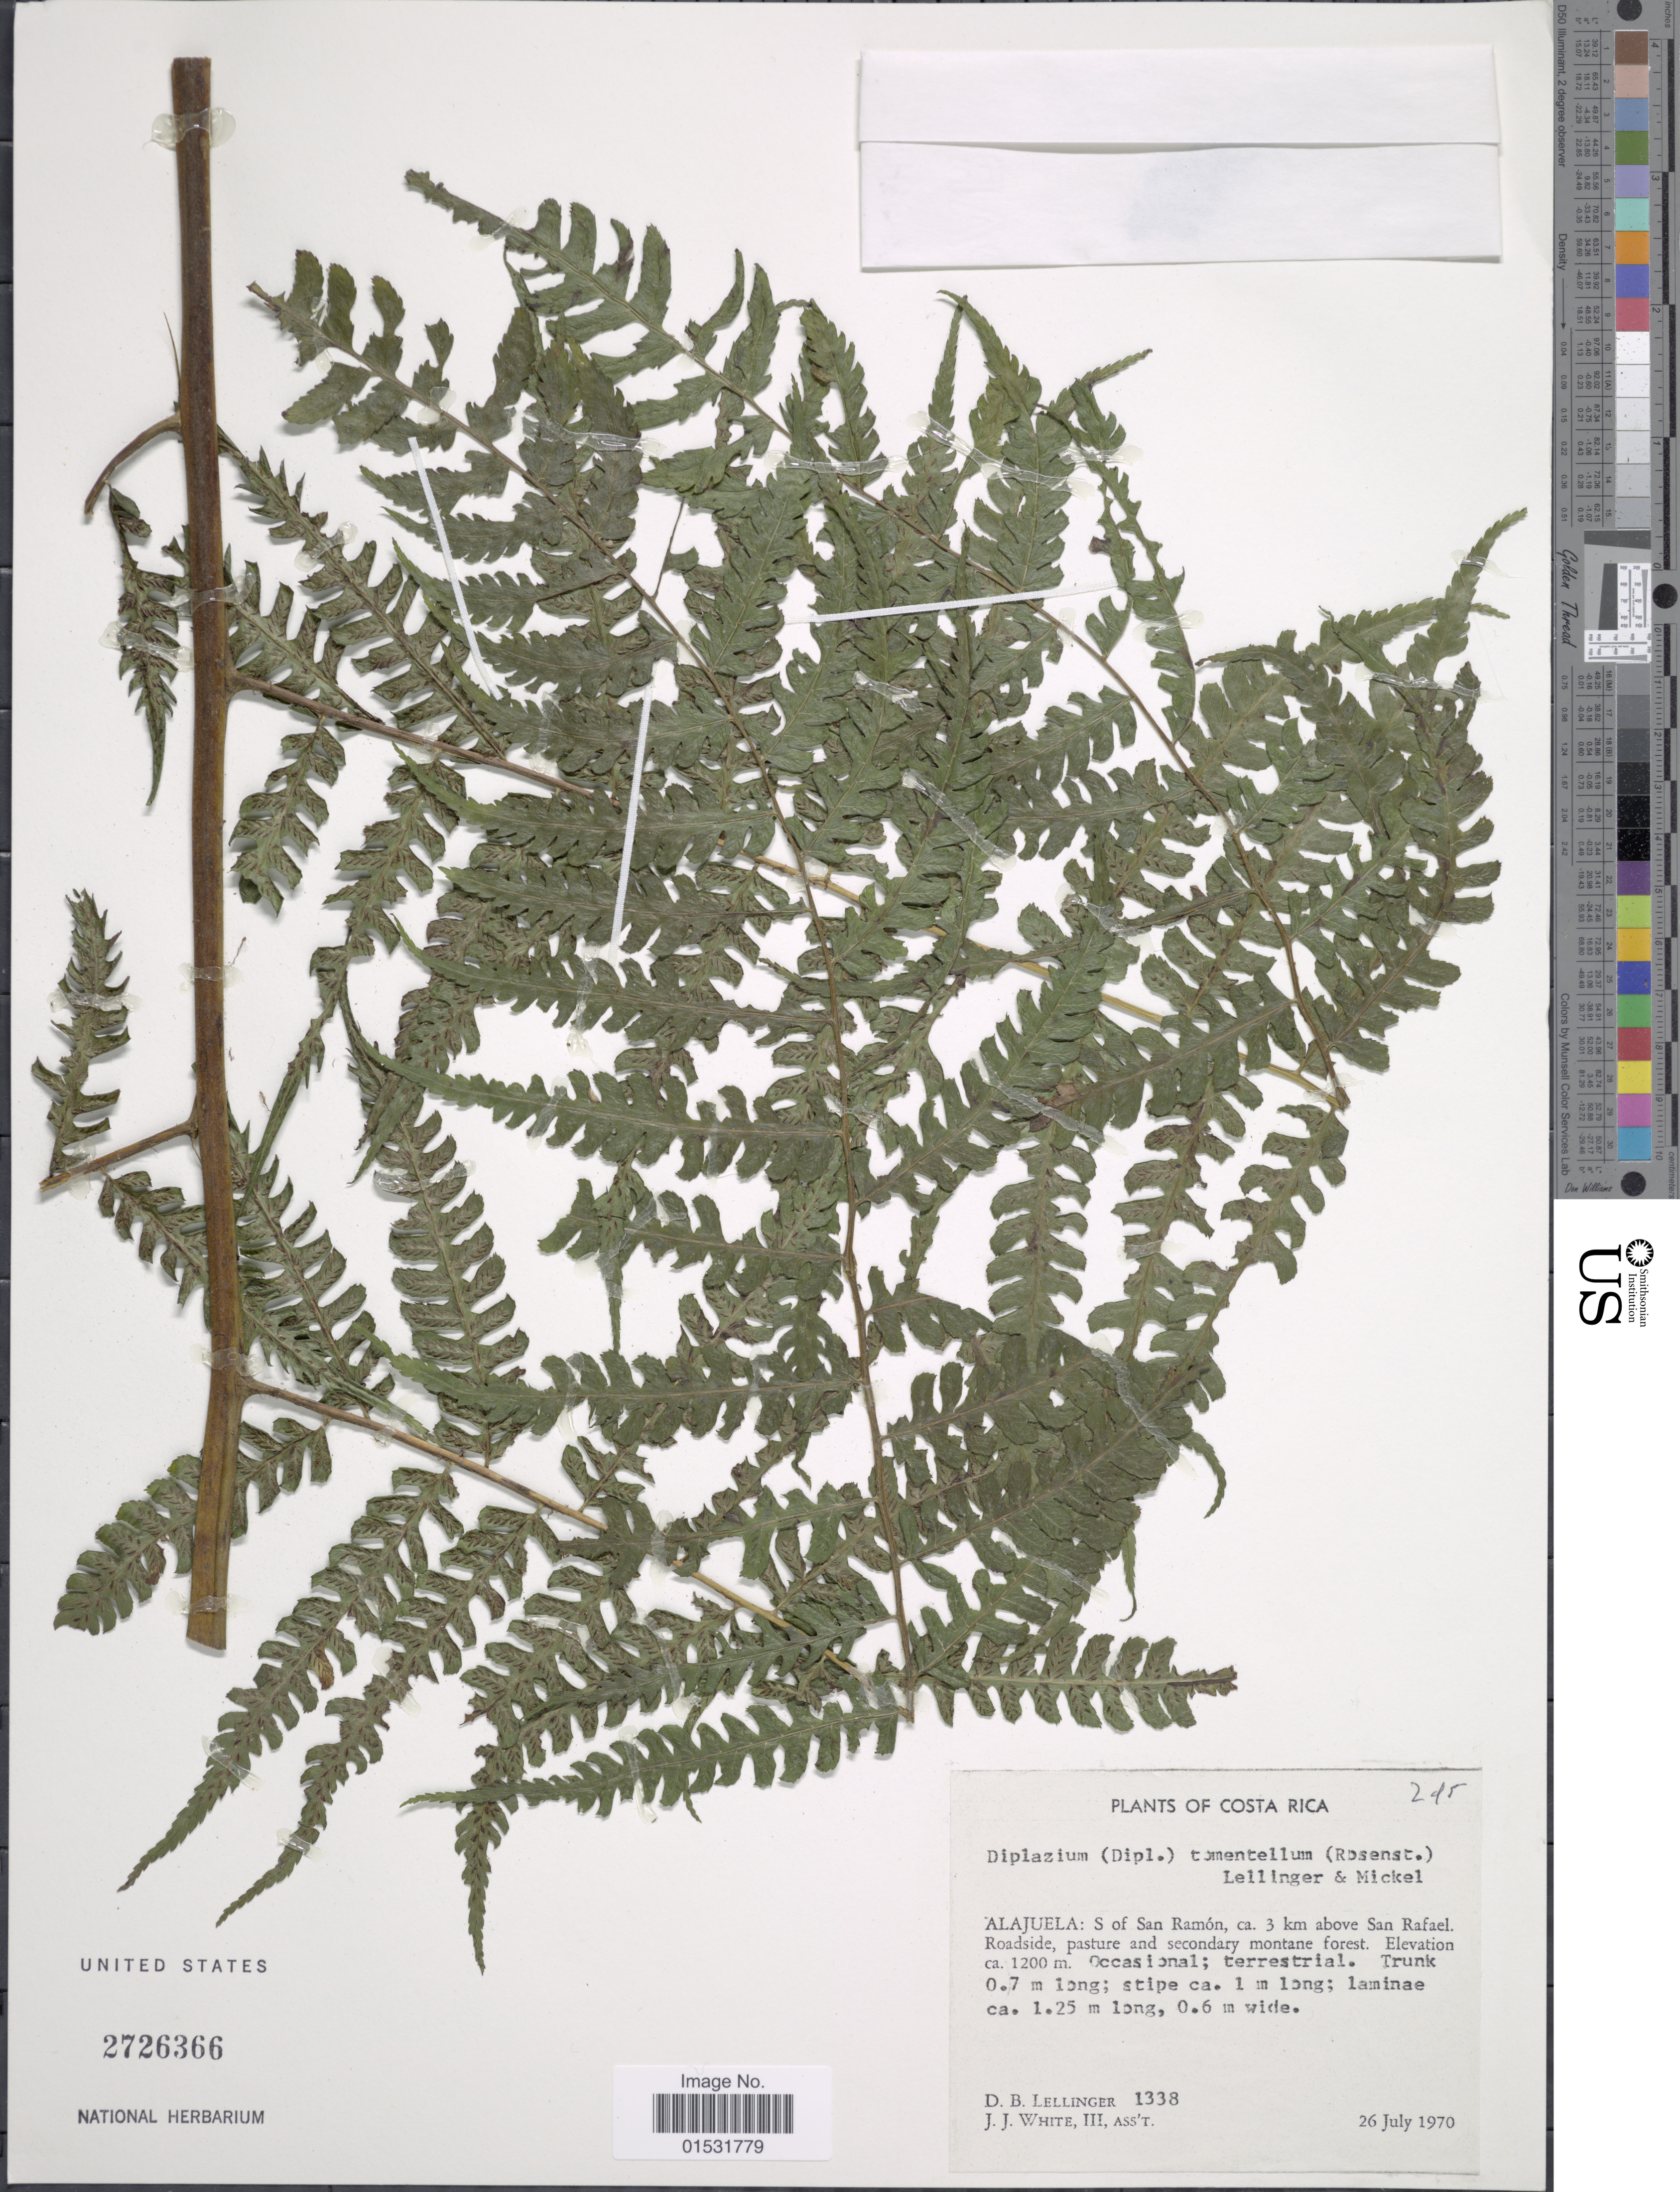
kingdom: Plantae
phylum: Tracheophyta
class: Polypodiopsida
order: Polypodiales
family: Athyriaceae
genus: Diplazium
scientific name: Diplazium hians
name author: Kunze ex Klotzsch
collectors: D. B. Lellinger & J. J. White III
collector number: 1338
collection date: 1970-07-26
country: Costa Rica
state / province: Alajuela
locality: S of San Ramon, ca. 3 km above San Rafael.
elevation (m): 1200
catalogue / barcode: US 2726366